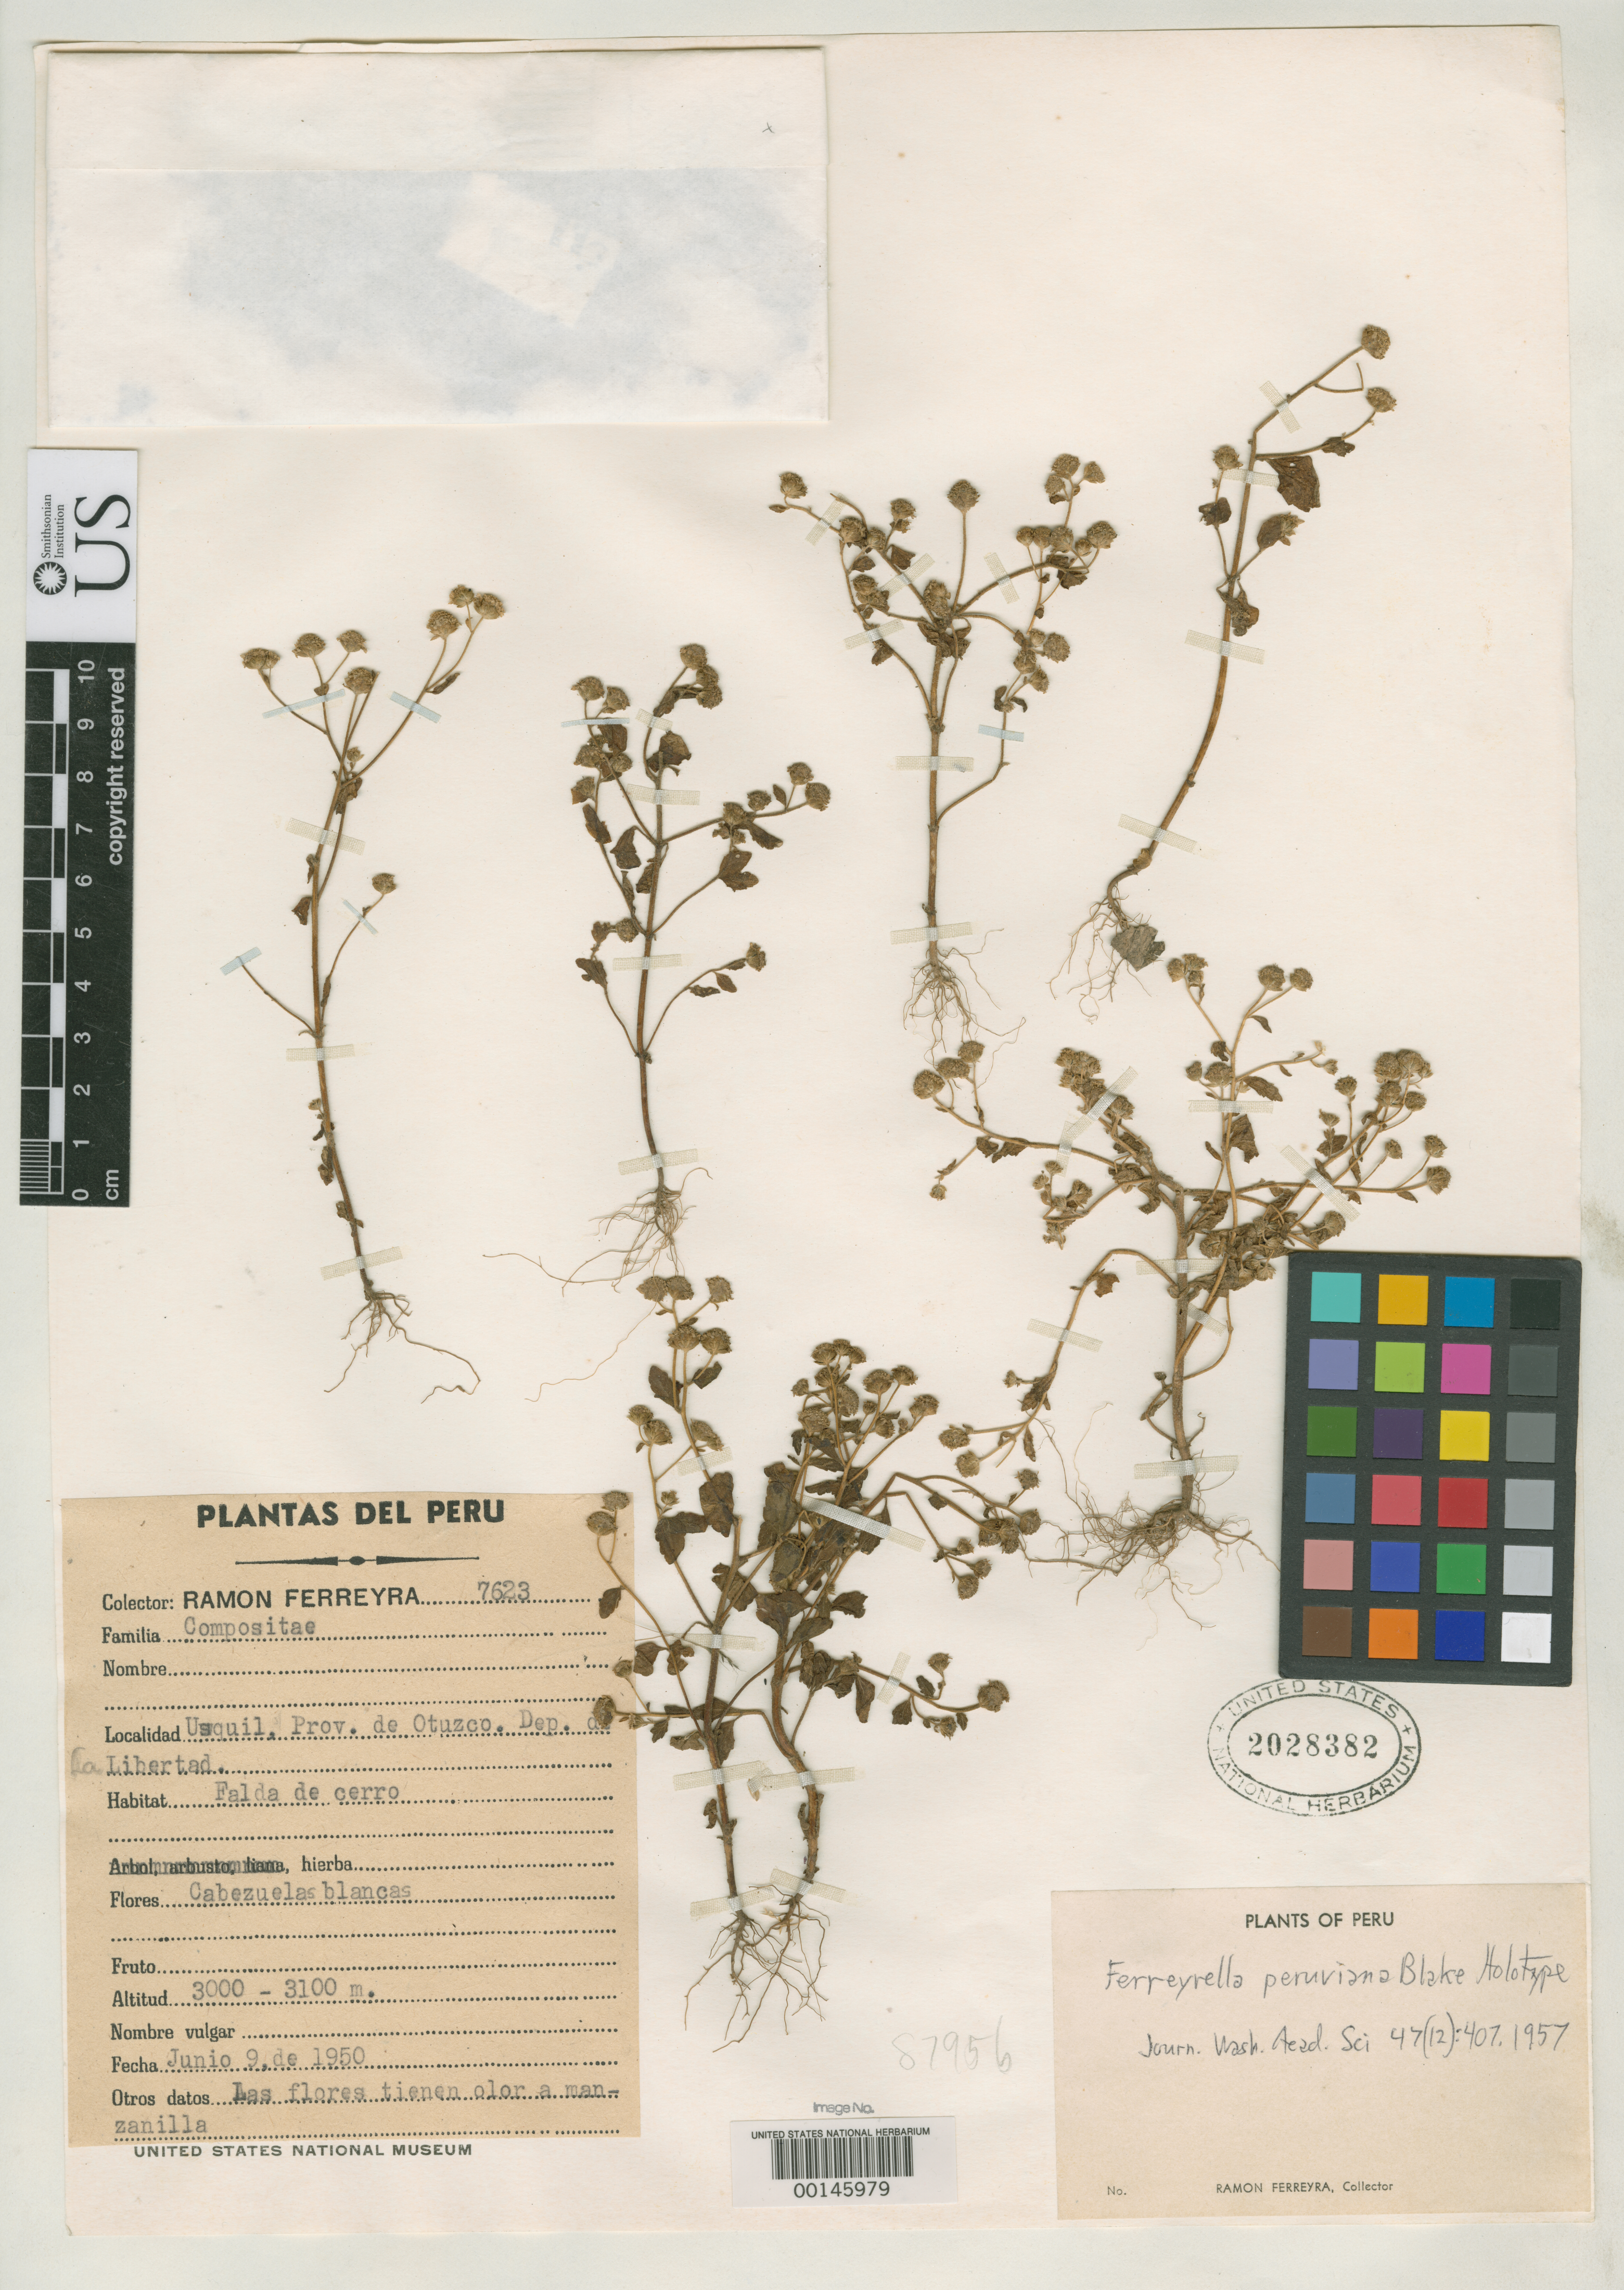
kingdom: Plantae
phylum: Tracheophyta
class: Magnoliopsida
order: Asterales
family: Asteraceae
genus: Ferreyrella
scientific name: Ferreyrella peruviana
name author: S.F. Blake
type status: Holotype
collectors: R. A. Ferreyra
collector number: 7623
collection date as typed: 09 Jun 1950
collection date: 1950-06-09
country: Peru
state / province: La Libertad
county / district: Otuzco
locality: Usquil.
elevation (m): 3000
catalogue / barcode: US 2028382